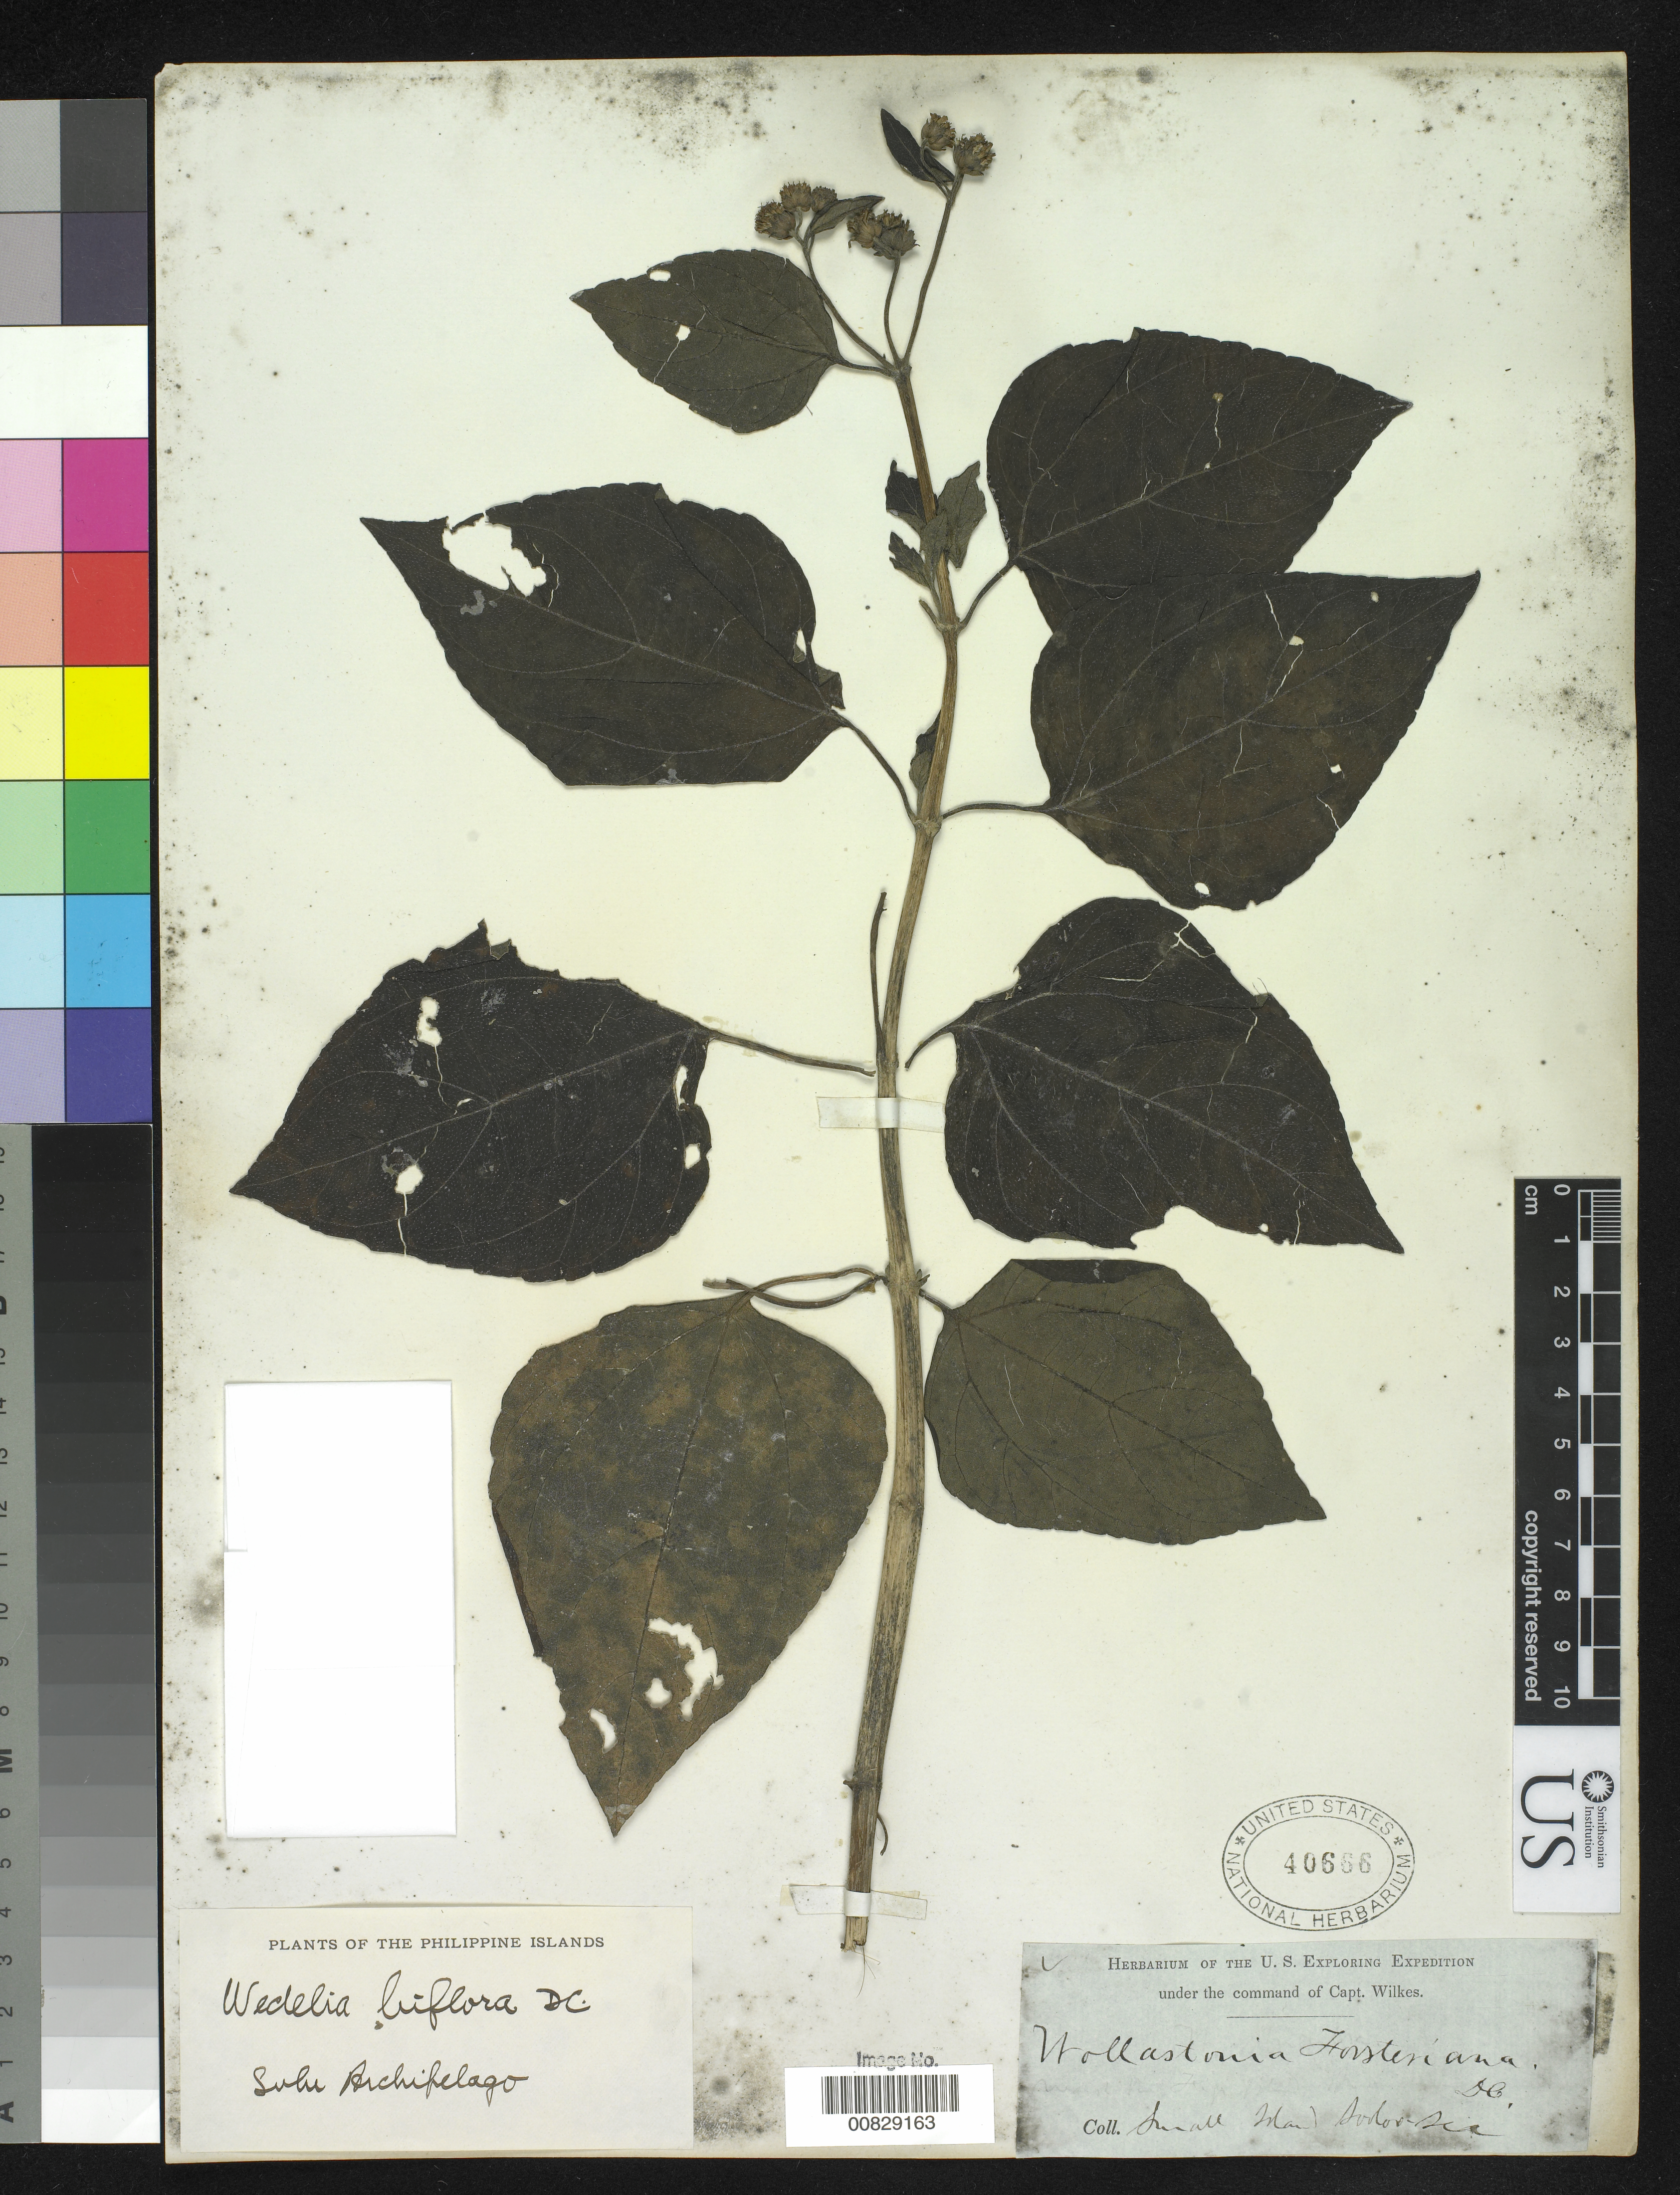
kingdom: Plantae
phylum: Tracheophyta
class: Magnoliopsida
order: Asterales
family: Asteraceae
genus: Wollastonia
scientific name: Wollastonia biflora var. biflora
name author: (L.) DC.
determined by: Wagner, W. L., (BOT), Smithsonian Institution - National Museum of Natural History (UNITED STATES)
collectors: Wilkes Explor. Exped.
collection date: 1838/1842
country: Philippines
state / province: Muslim Mindanao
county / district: Sulu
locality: Soloo Sea, Small Island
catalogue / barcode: US 40666